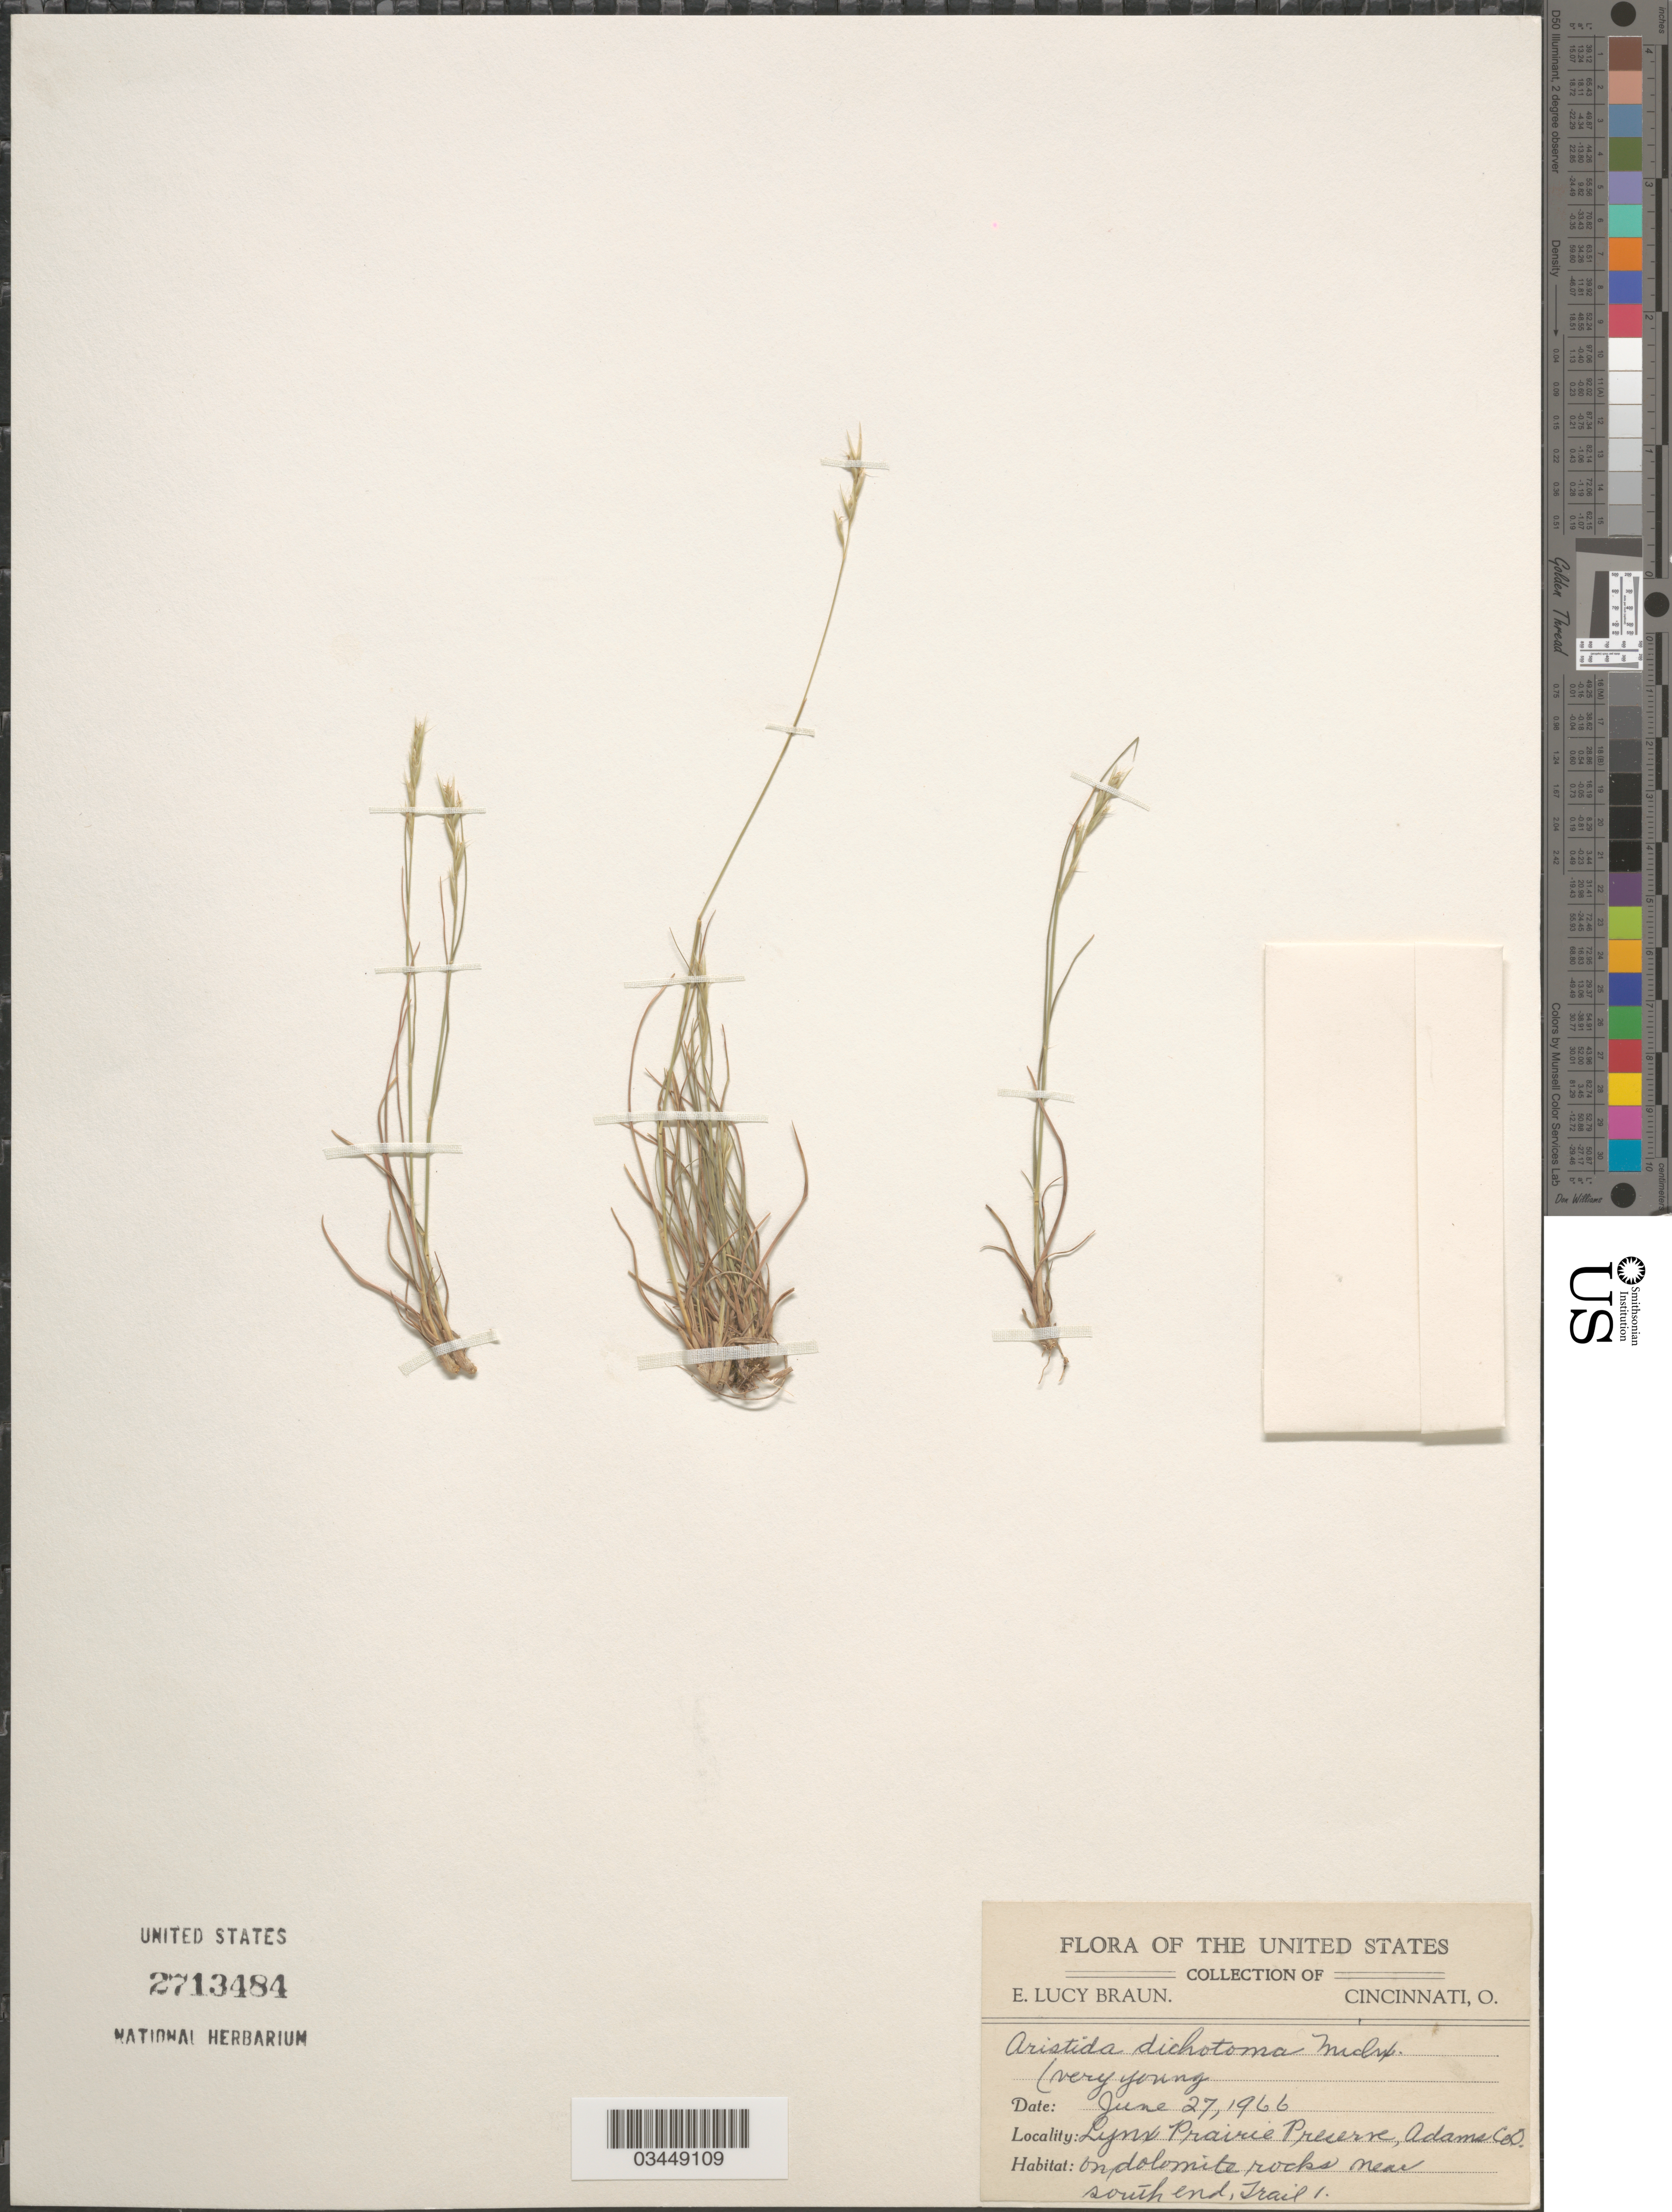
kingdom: Plantae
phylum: Tracheophyta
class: Liliopsida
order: Poales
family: Poaceae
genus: Aristida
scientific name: Aristida dichotoma var. dichotoma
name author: Michx.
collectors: E. L. Braun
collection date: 1966-06-27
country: United States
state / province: Ohio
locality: Lynx Prairie Preserve, Adams Co. On dolomite rocks near south end, Trail 1.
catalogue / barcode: US 2713484